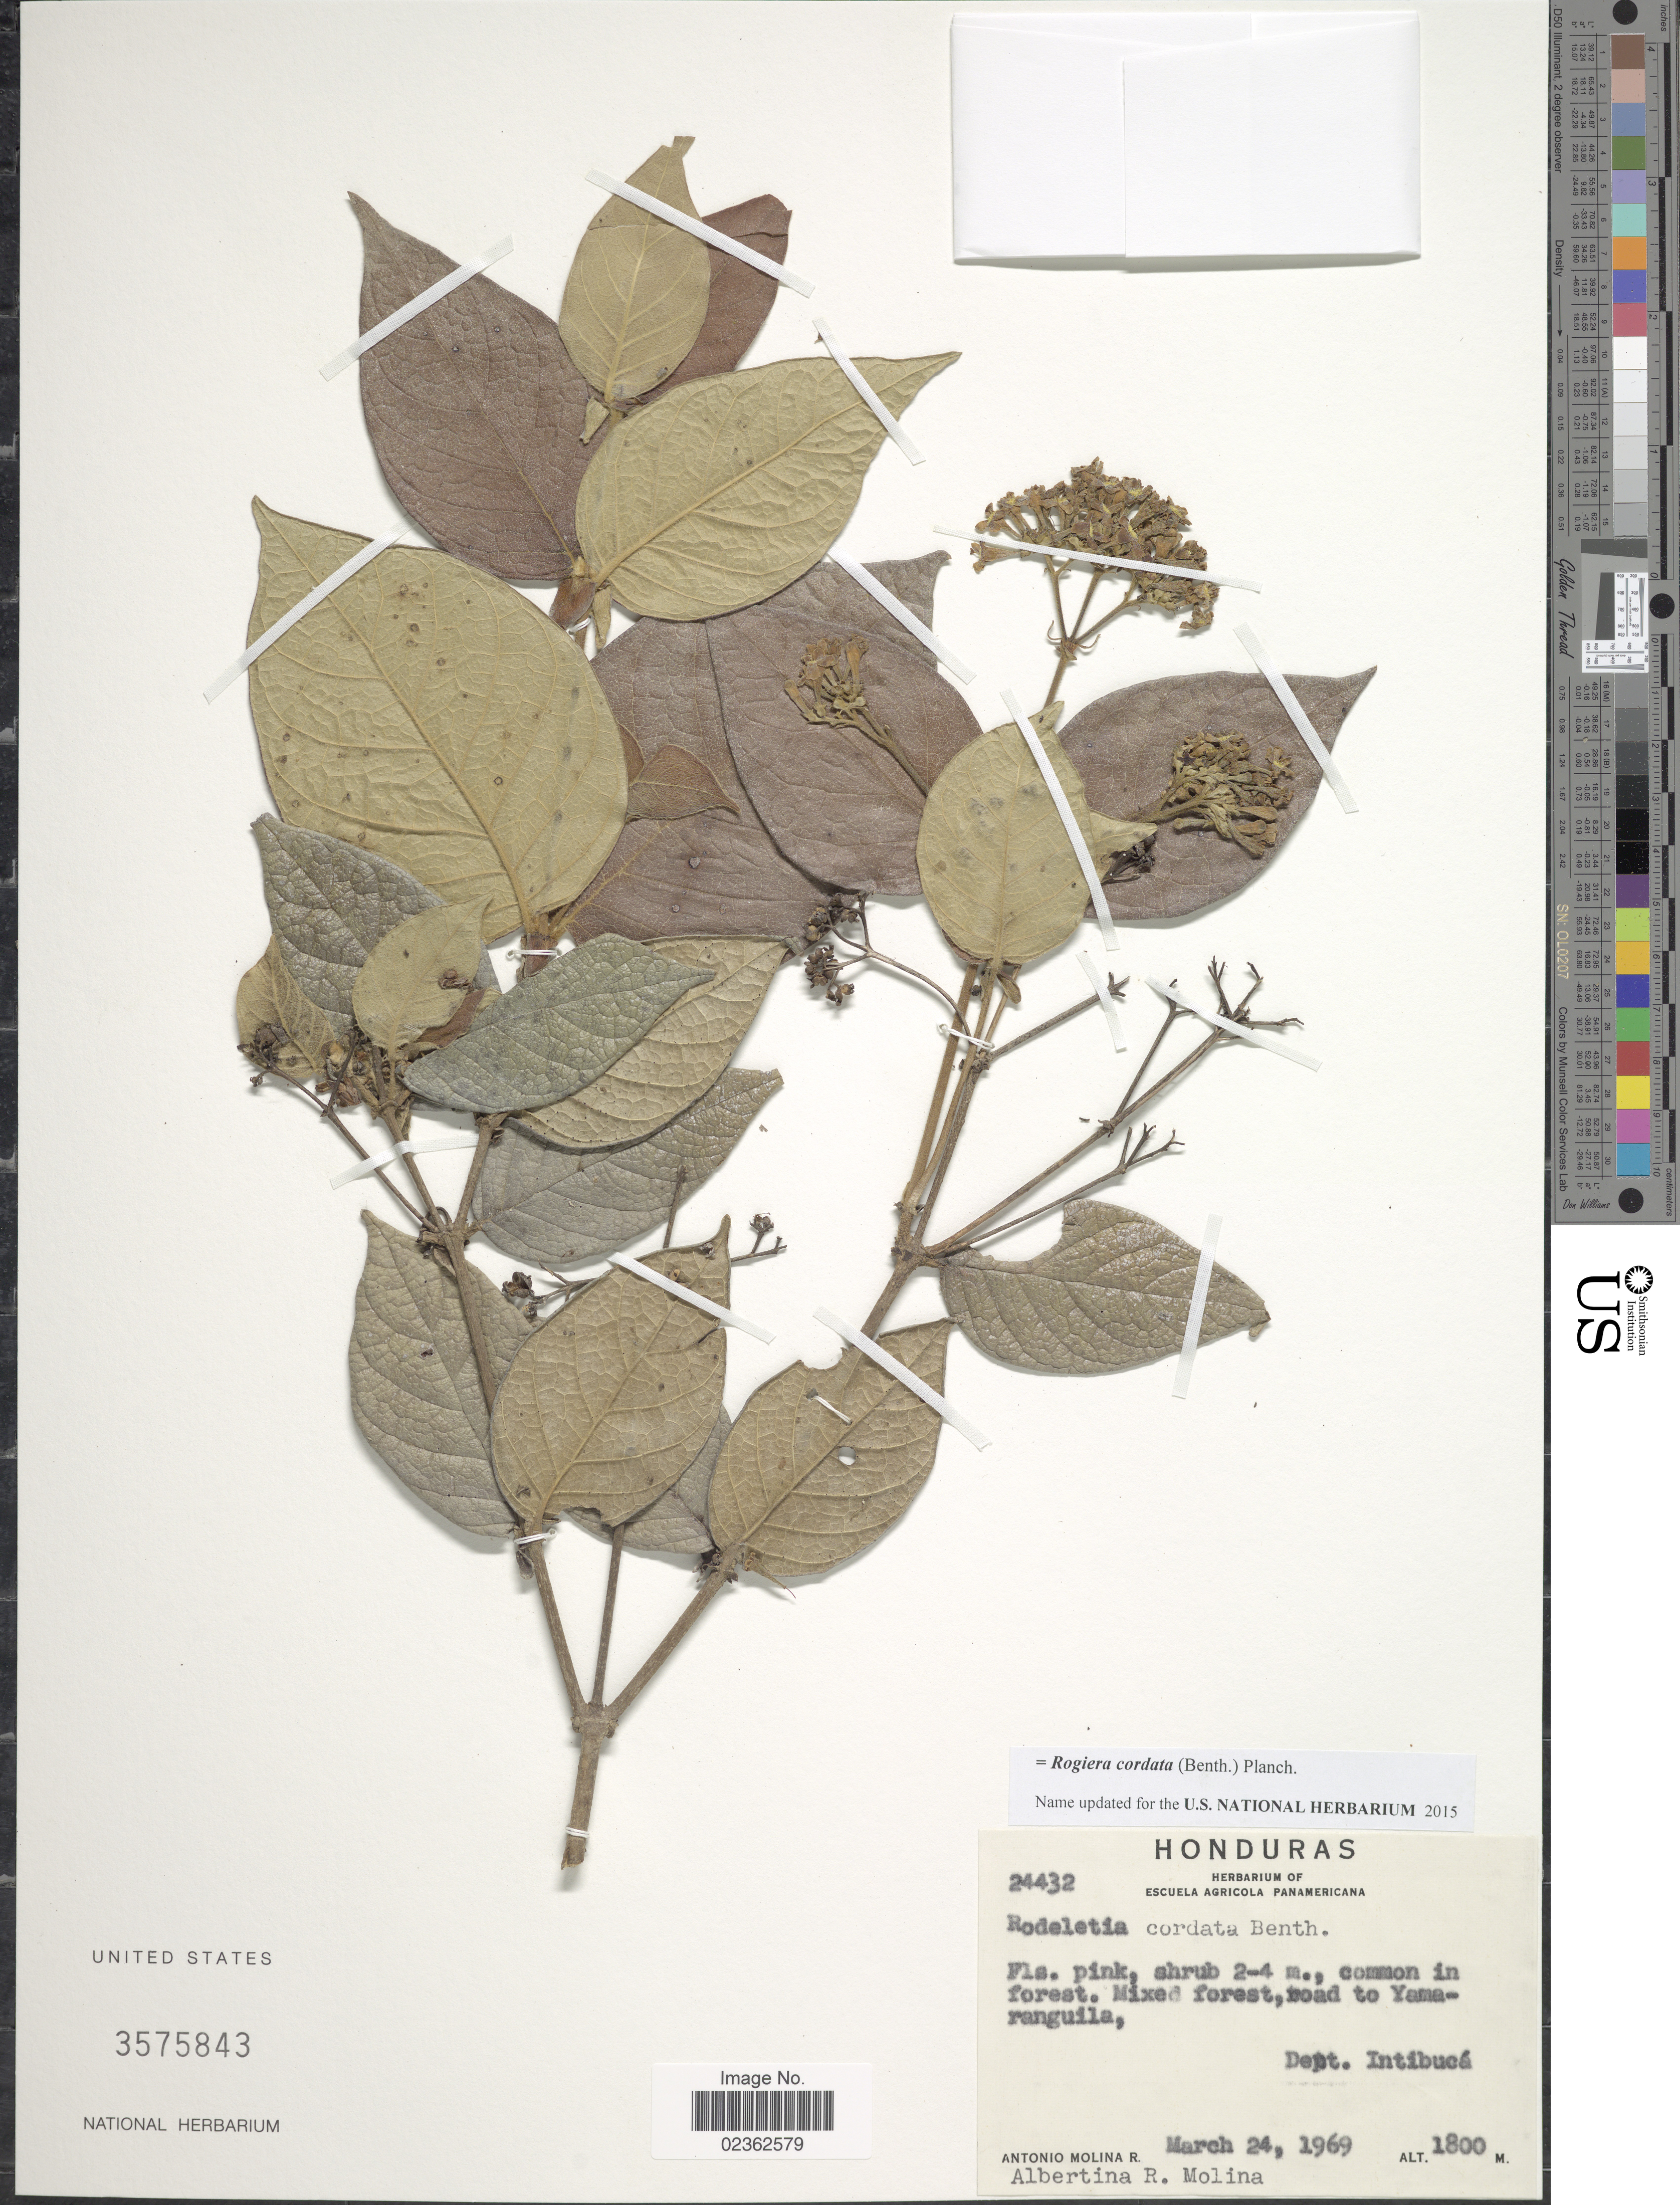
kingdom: Plantae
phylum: Tracheophyta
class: Magnoliopsida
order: Gentianales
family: Rubiaceae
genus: Rogiera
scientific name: Rogiera cordata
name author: (Benth.) Planch.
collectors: A. Molina R. & A. R. Molina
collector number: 24432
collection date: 1969-03-24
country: Honduras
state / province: Intibuca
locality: Common in forest, mixed forest, road to Yamaranguila.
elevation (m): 1800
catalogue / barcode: US 3575843